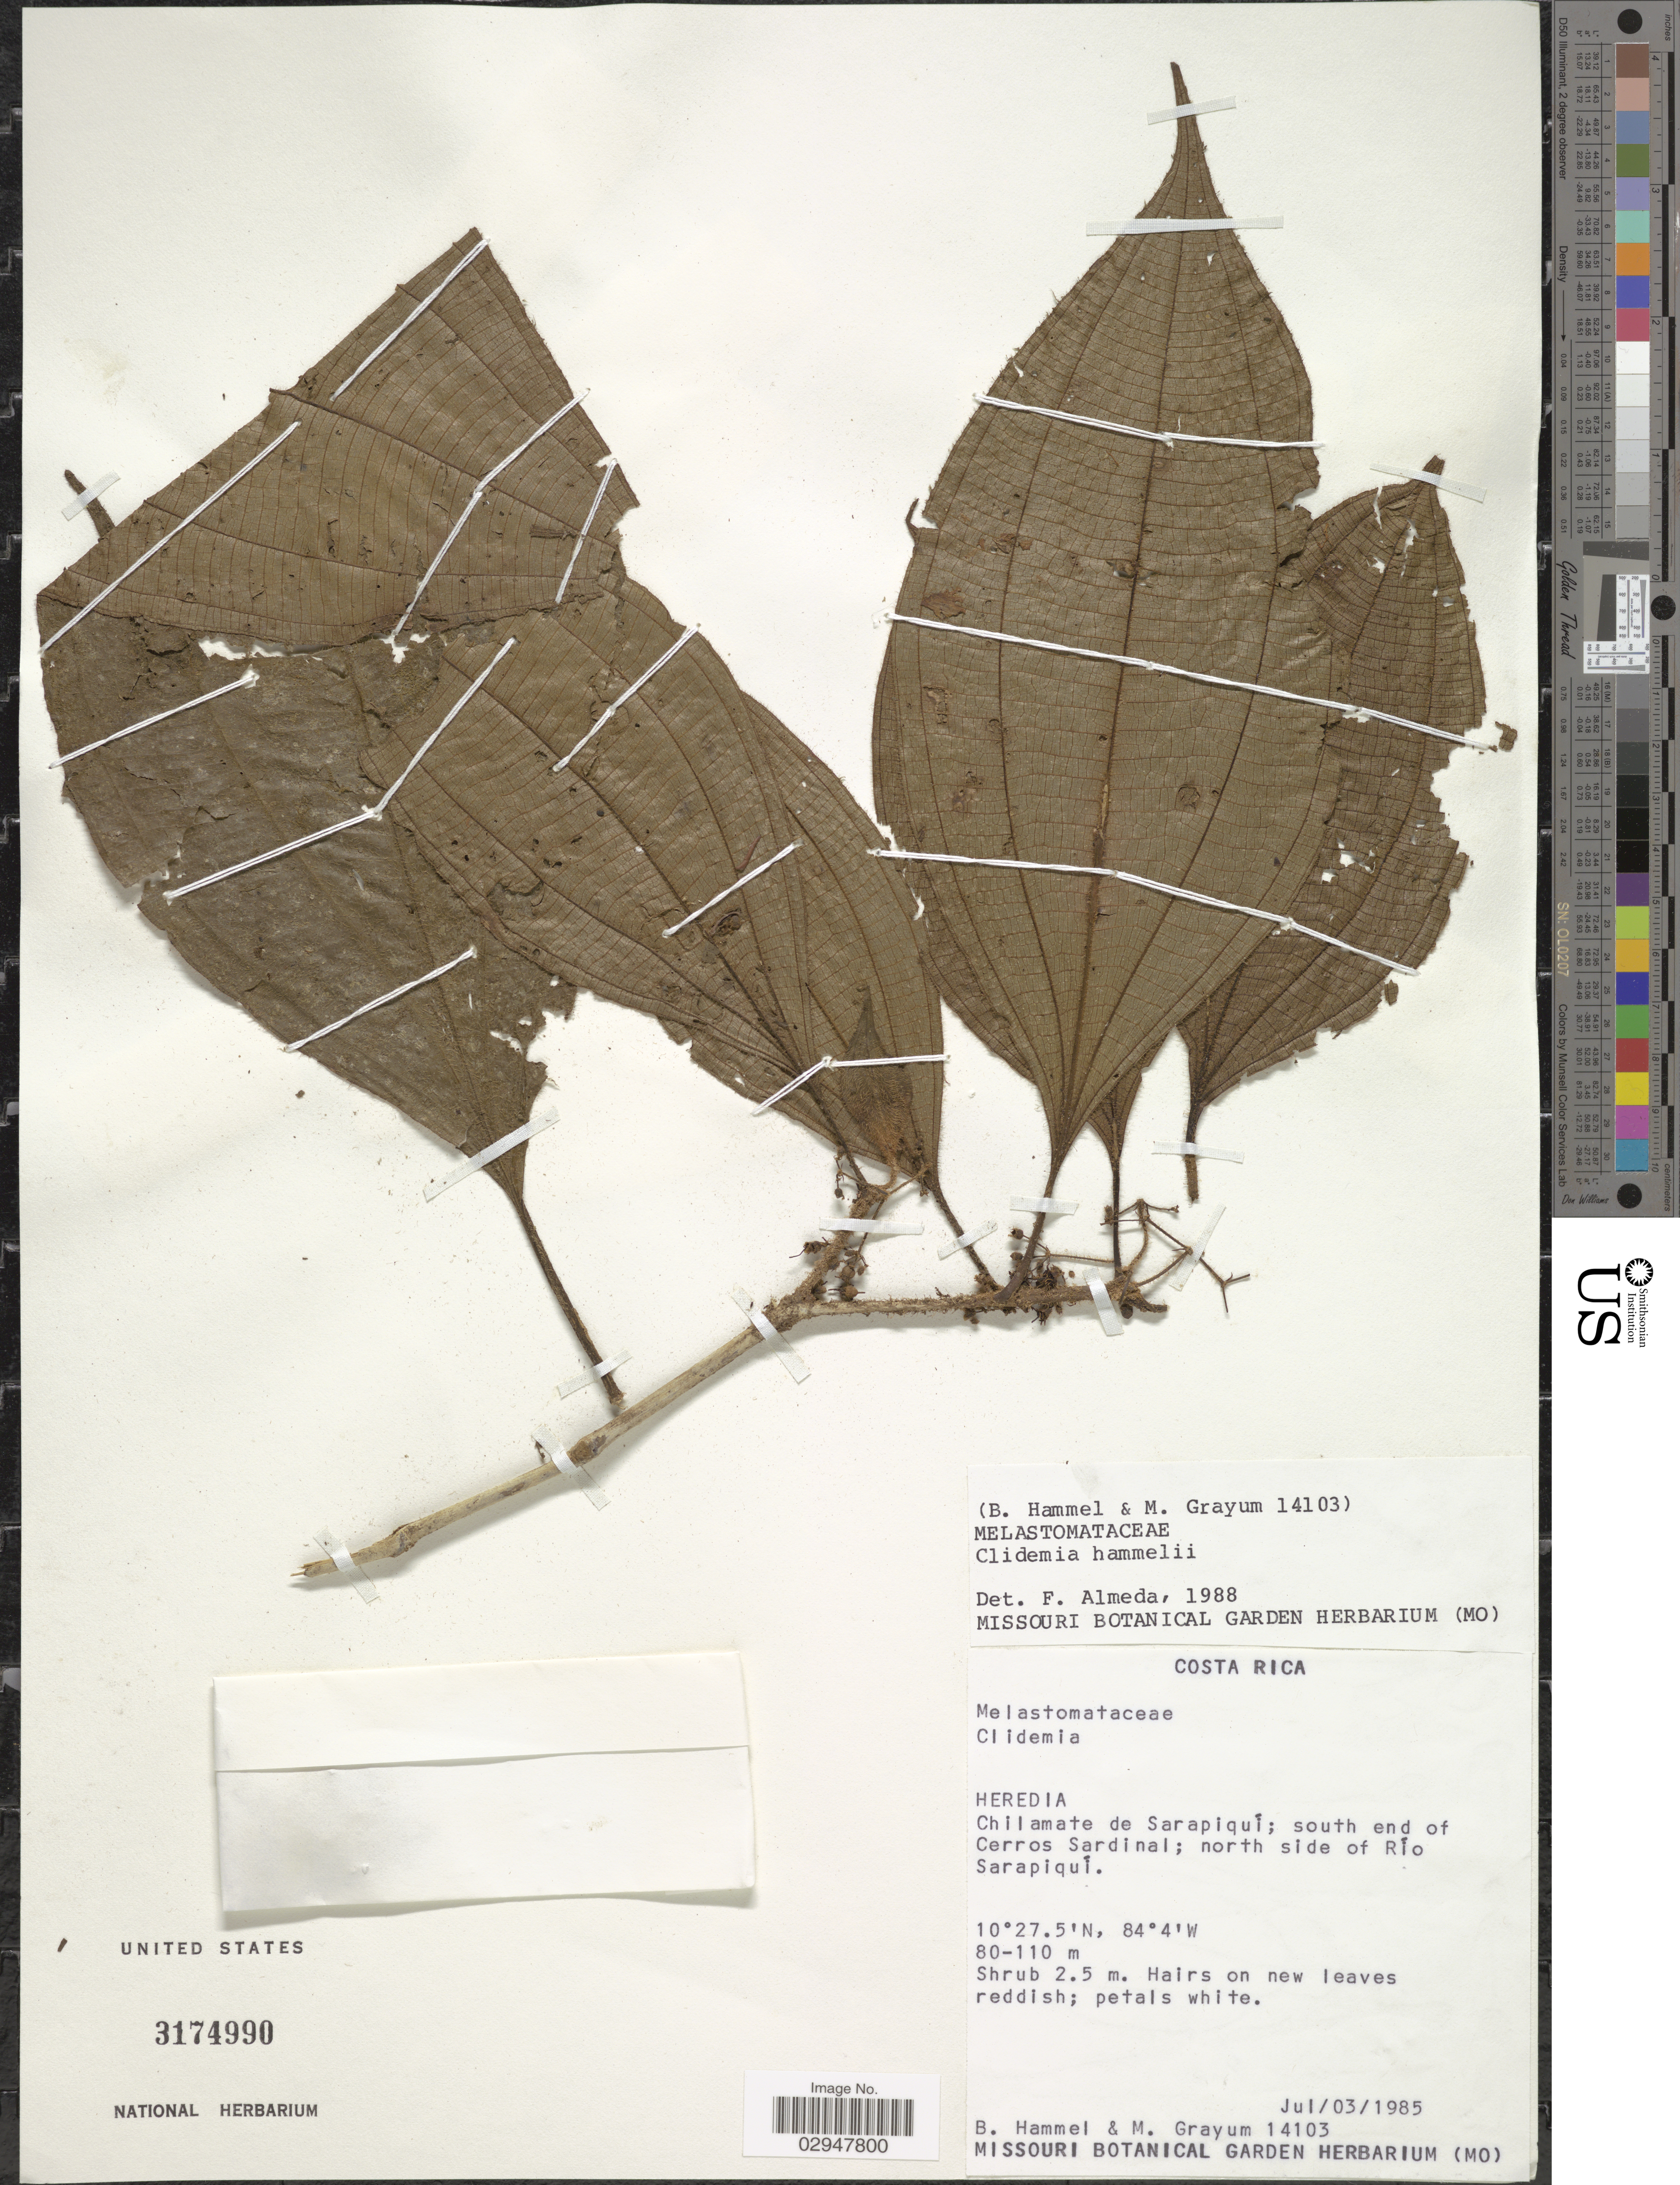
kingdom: Plantae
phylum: Tracheophyta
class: Magnoliopsida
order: Myrtales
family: Melastomataceae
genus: Clidemia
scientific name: Clidemia hammelii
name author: Almeda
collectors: B. Hammel & M. H. Grayum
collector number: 14103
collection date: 1985-07-03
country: Costa Rica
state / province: Heredia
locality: Chilamate de Sarapiquí; south end of Cerros Sardinal; north side of Río Sarapiqui.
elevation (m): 80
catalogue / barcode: US 3174990